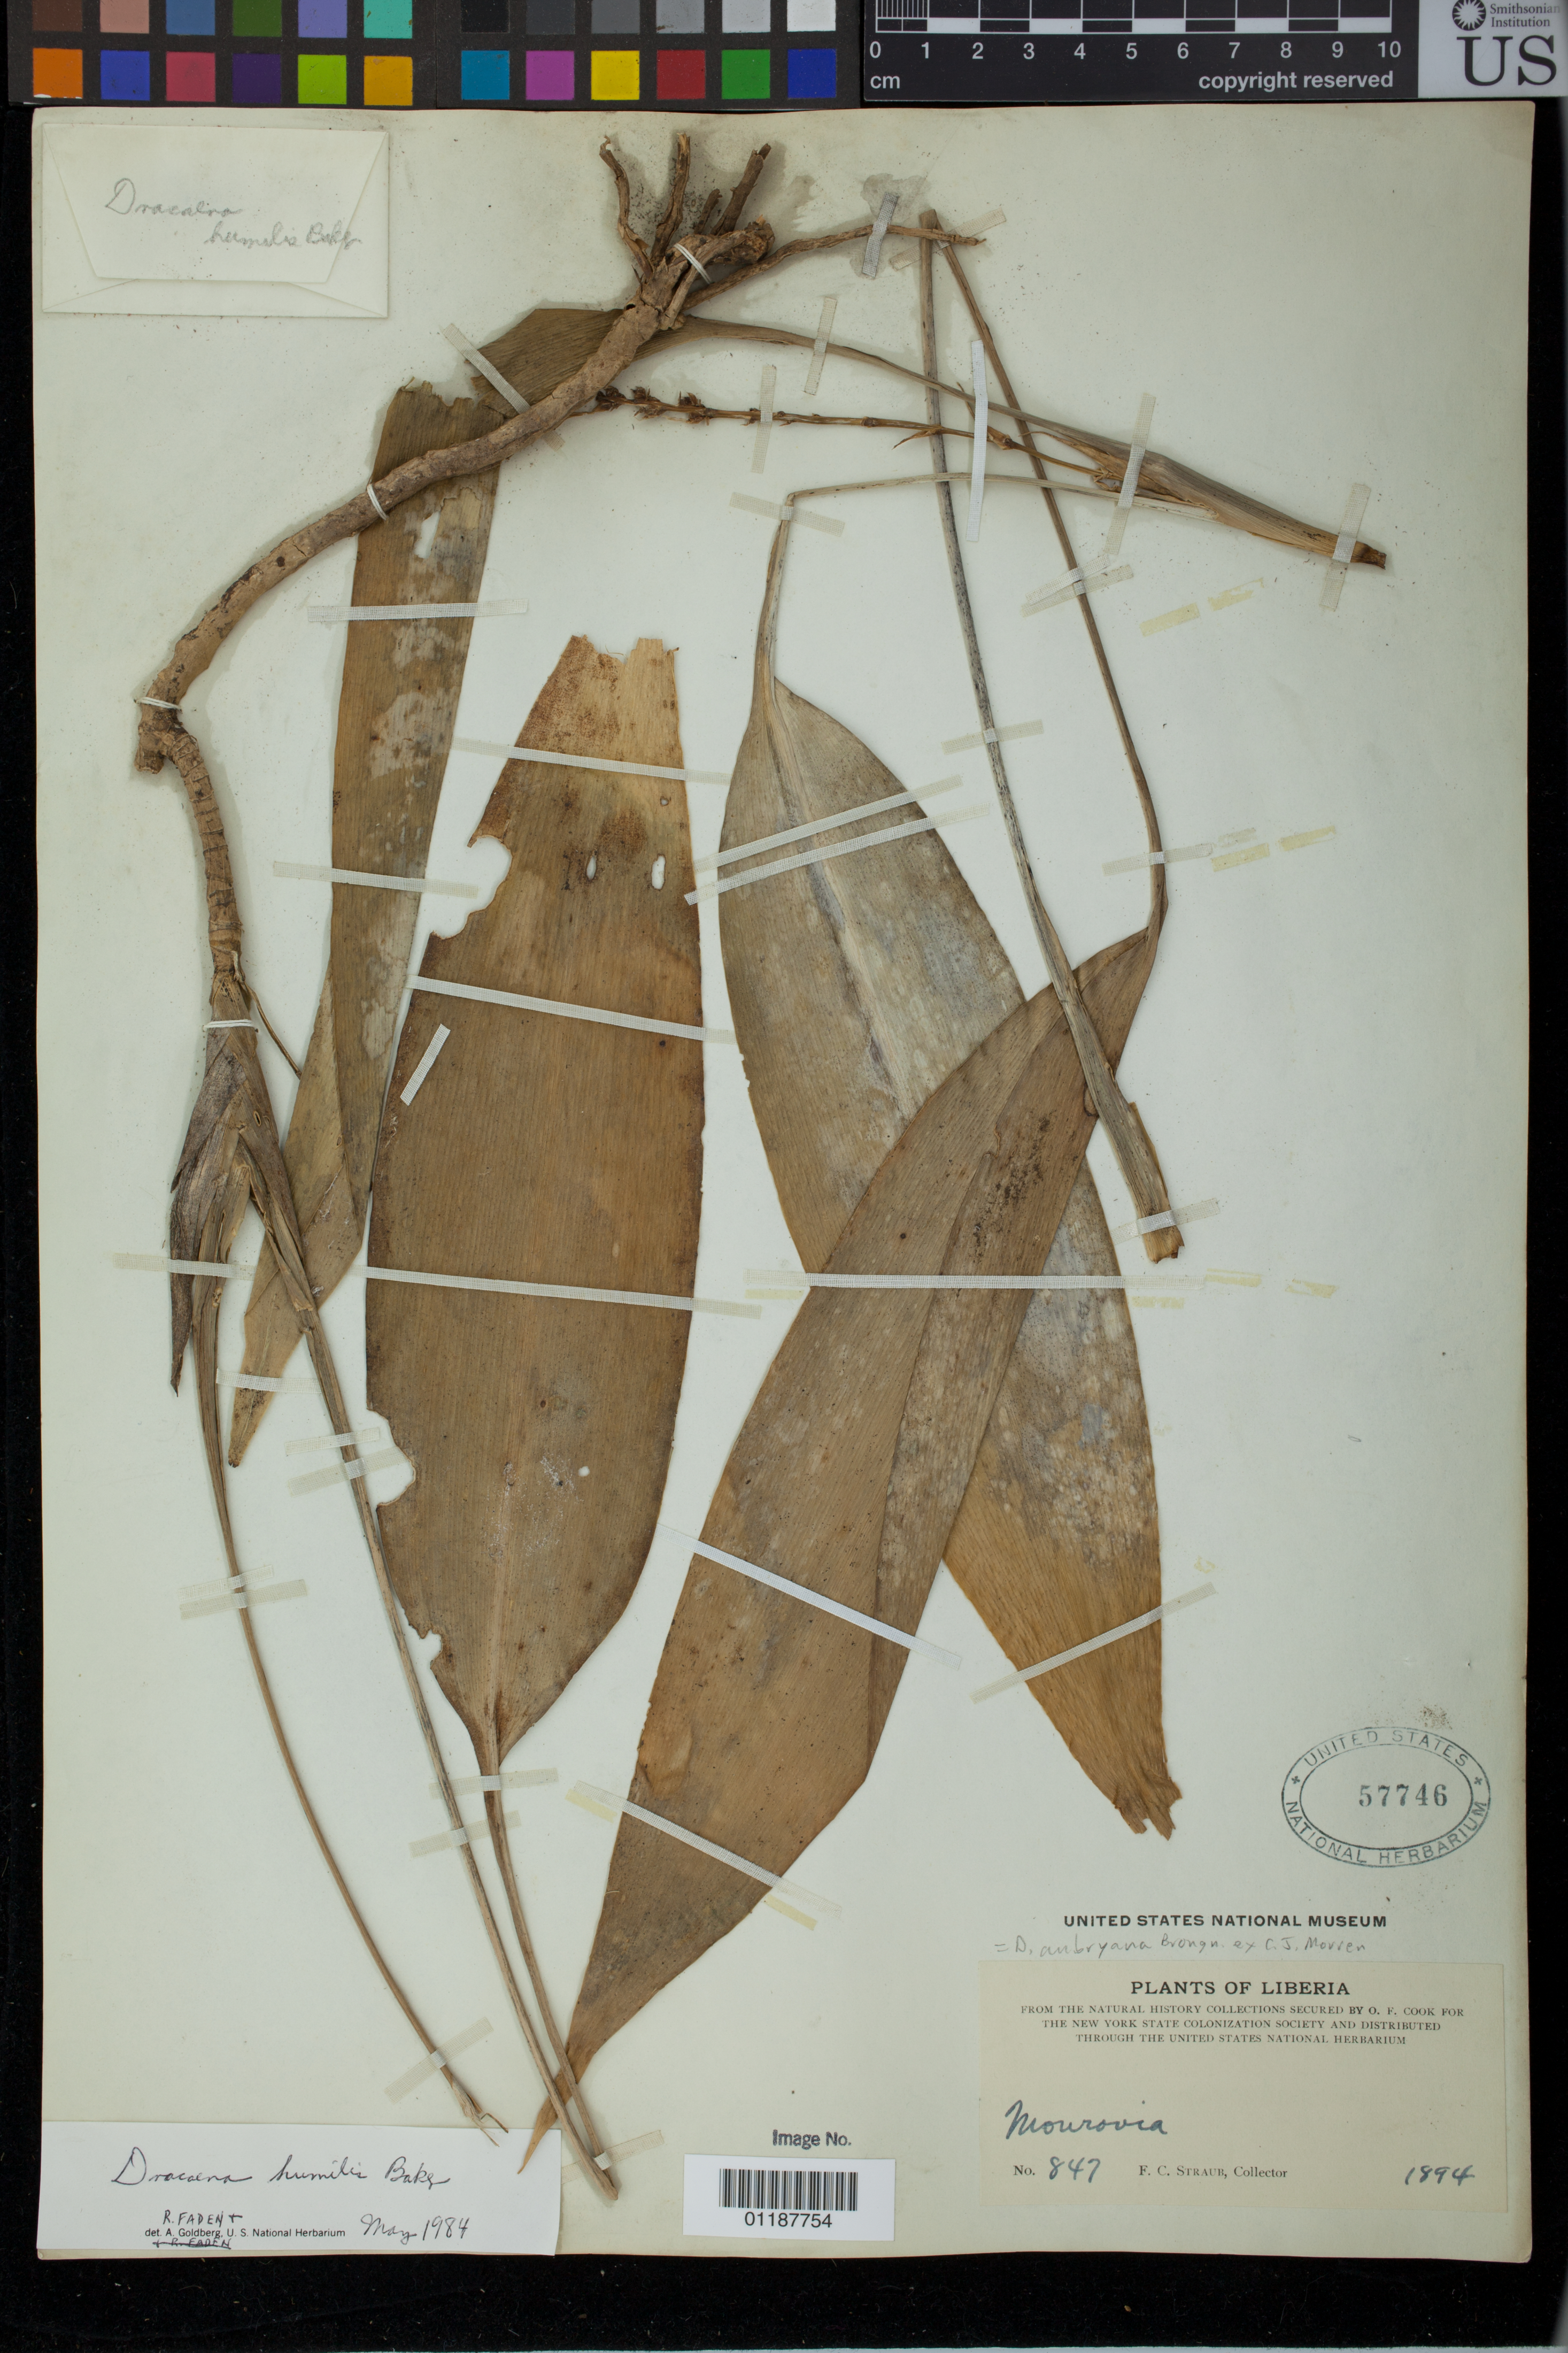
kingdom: Plantae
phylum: Tracheophyta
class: Liliopsida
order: Asparagales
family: Asparagaceae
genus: Dracaena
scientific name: Dracaena aubryana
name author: Brongn. ex É. Morren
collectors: F. Straub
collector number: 847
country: Liberia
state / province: Montserrado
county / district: Monrovia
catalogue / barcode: US 57746